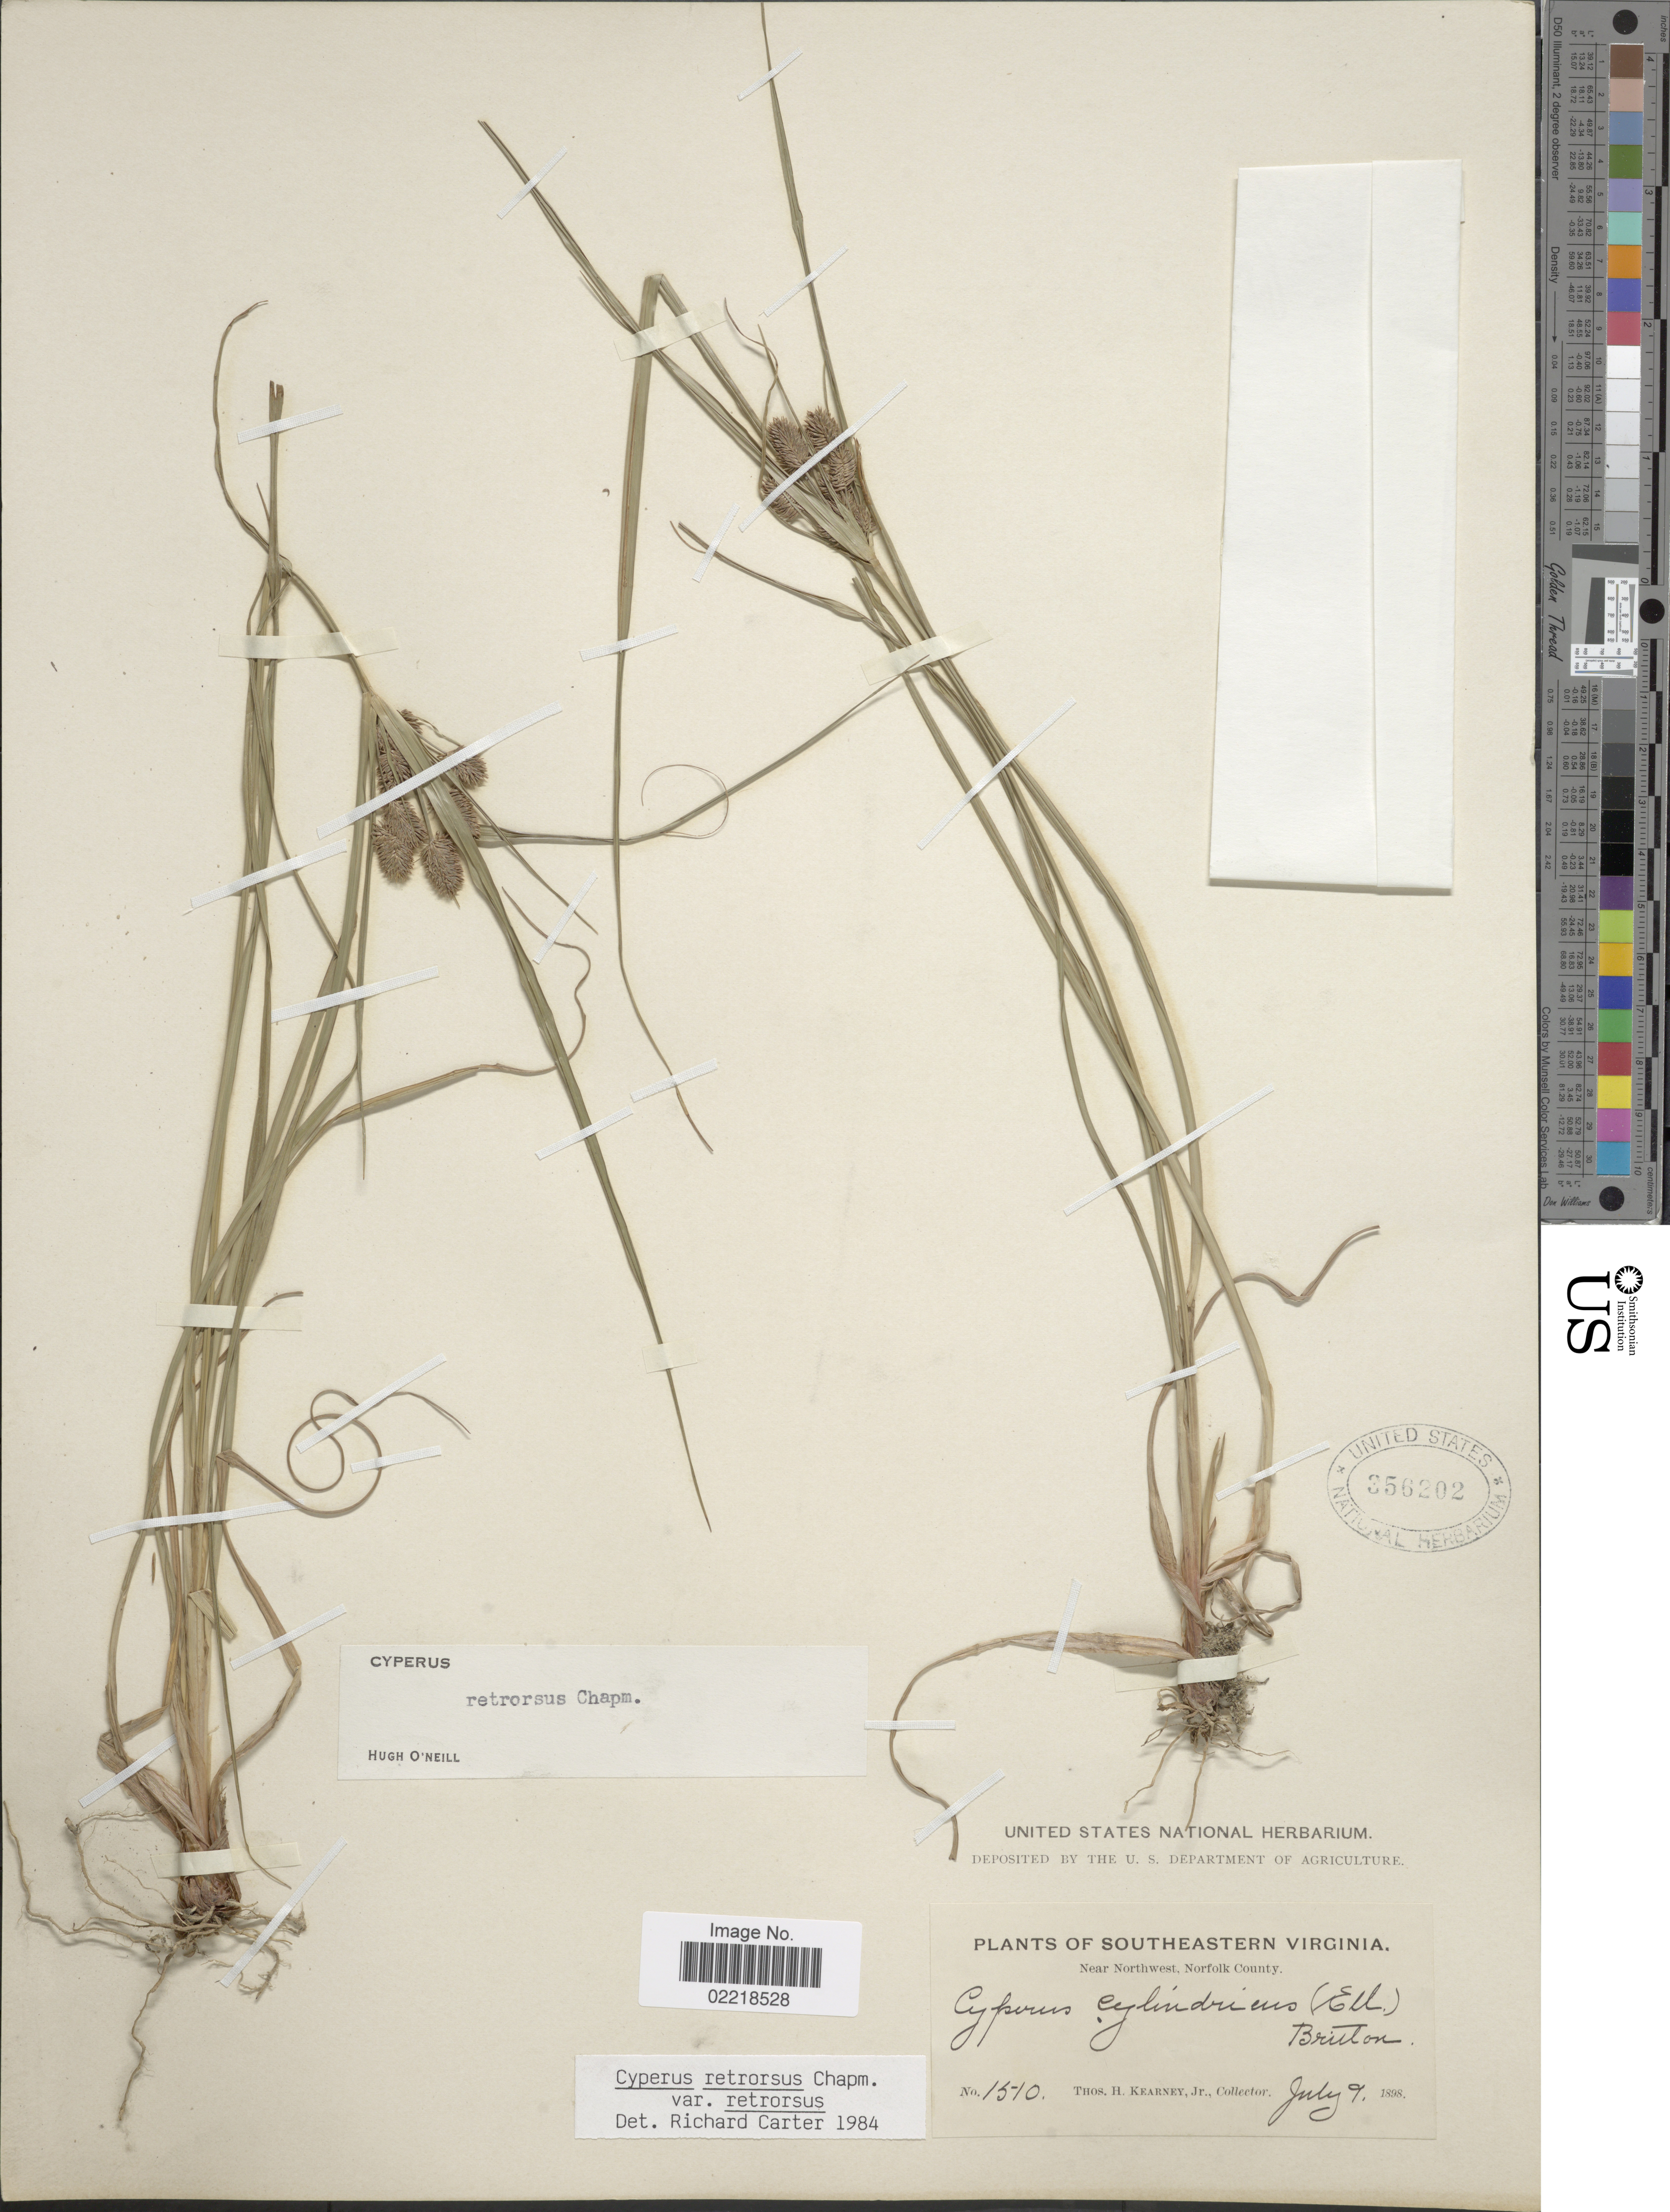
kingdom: Plantae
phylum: Tracheophyta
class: Liliopsida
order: Poales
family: Cyperaceae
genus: Cyperus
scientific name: Cyperus retrorsus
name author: Chapm.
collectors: T. H. Kearney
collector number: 1510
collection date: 1898-07-09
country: United States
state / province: Virginia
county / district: City of Norfolk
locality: Southeastern Virginia, near Northwest , Norfolk County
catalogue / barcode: US 356202